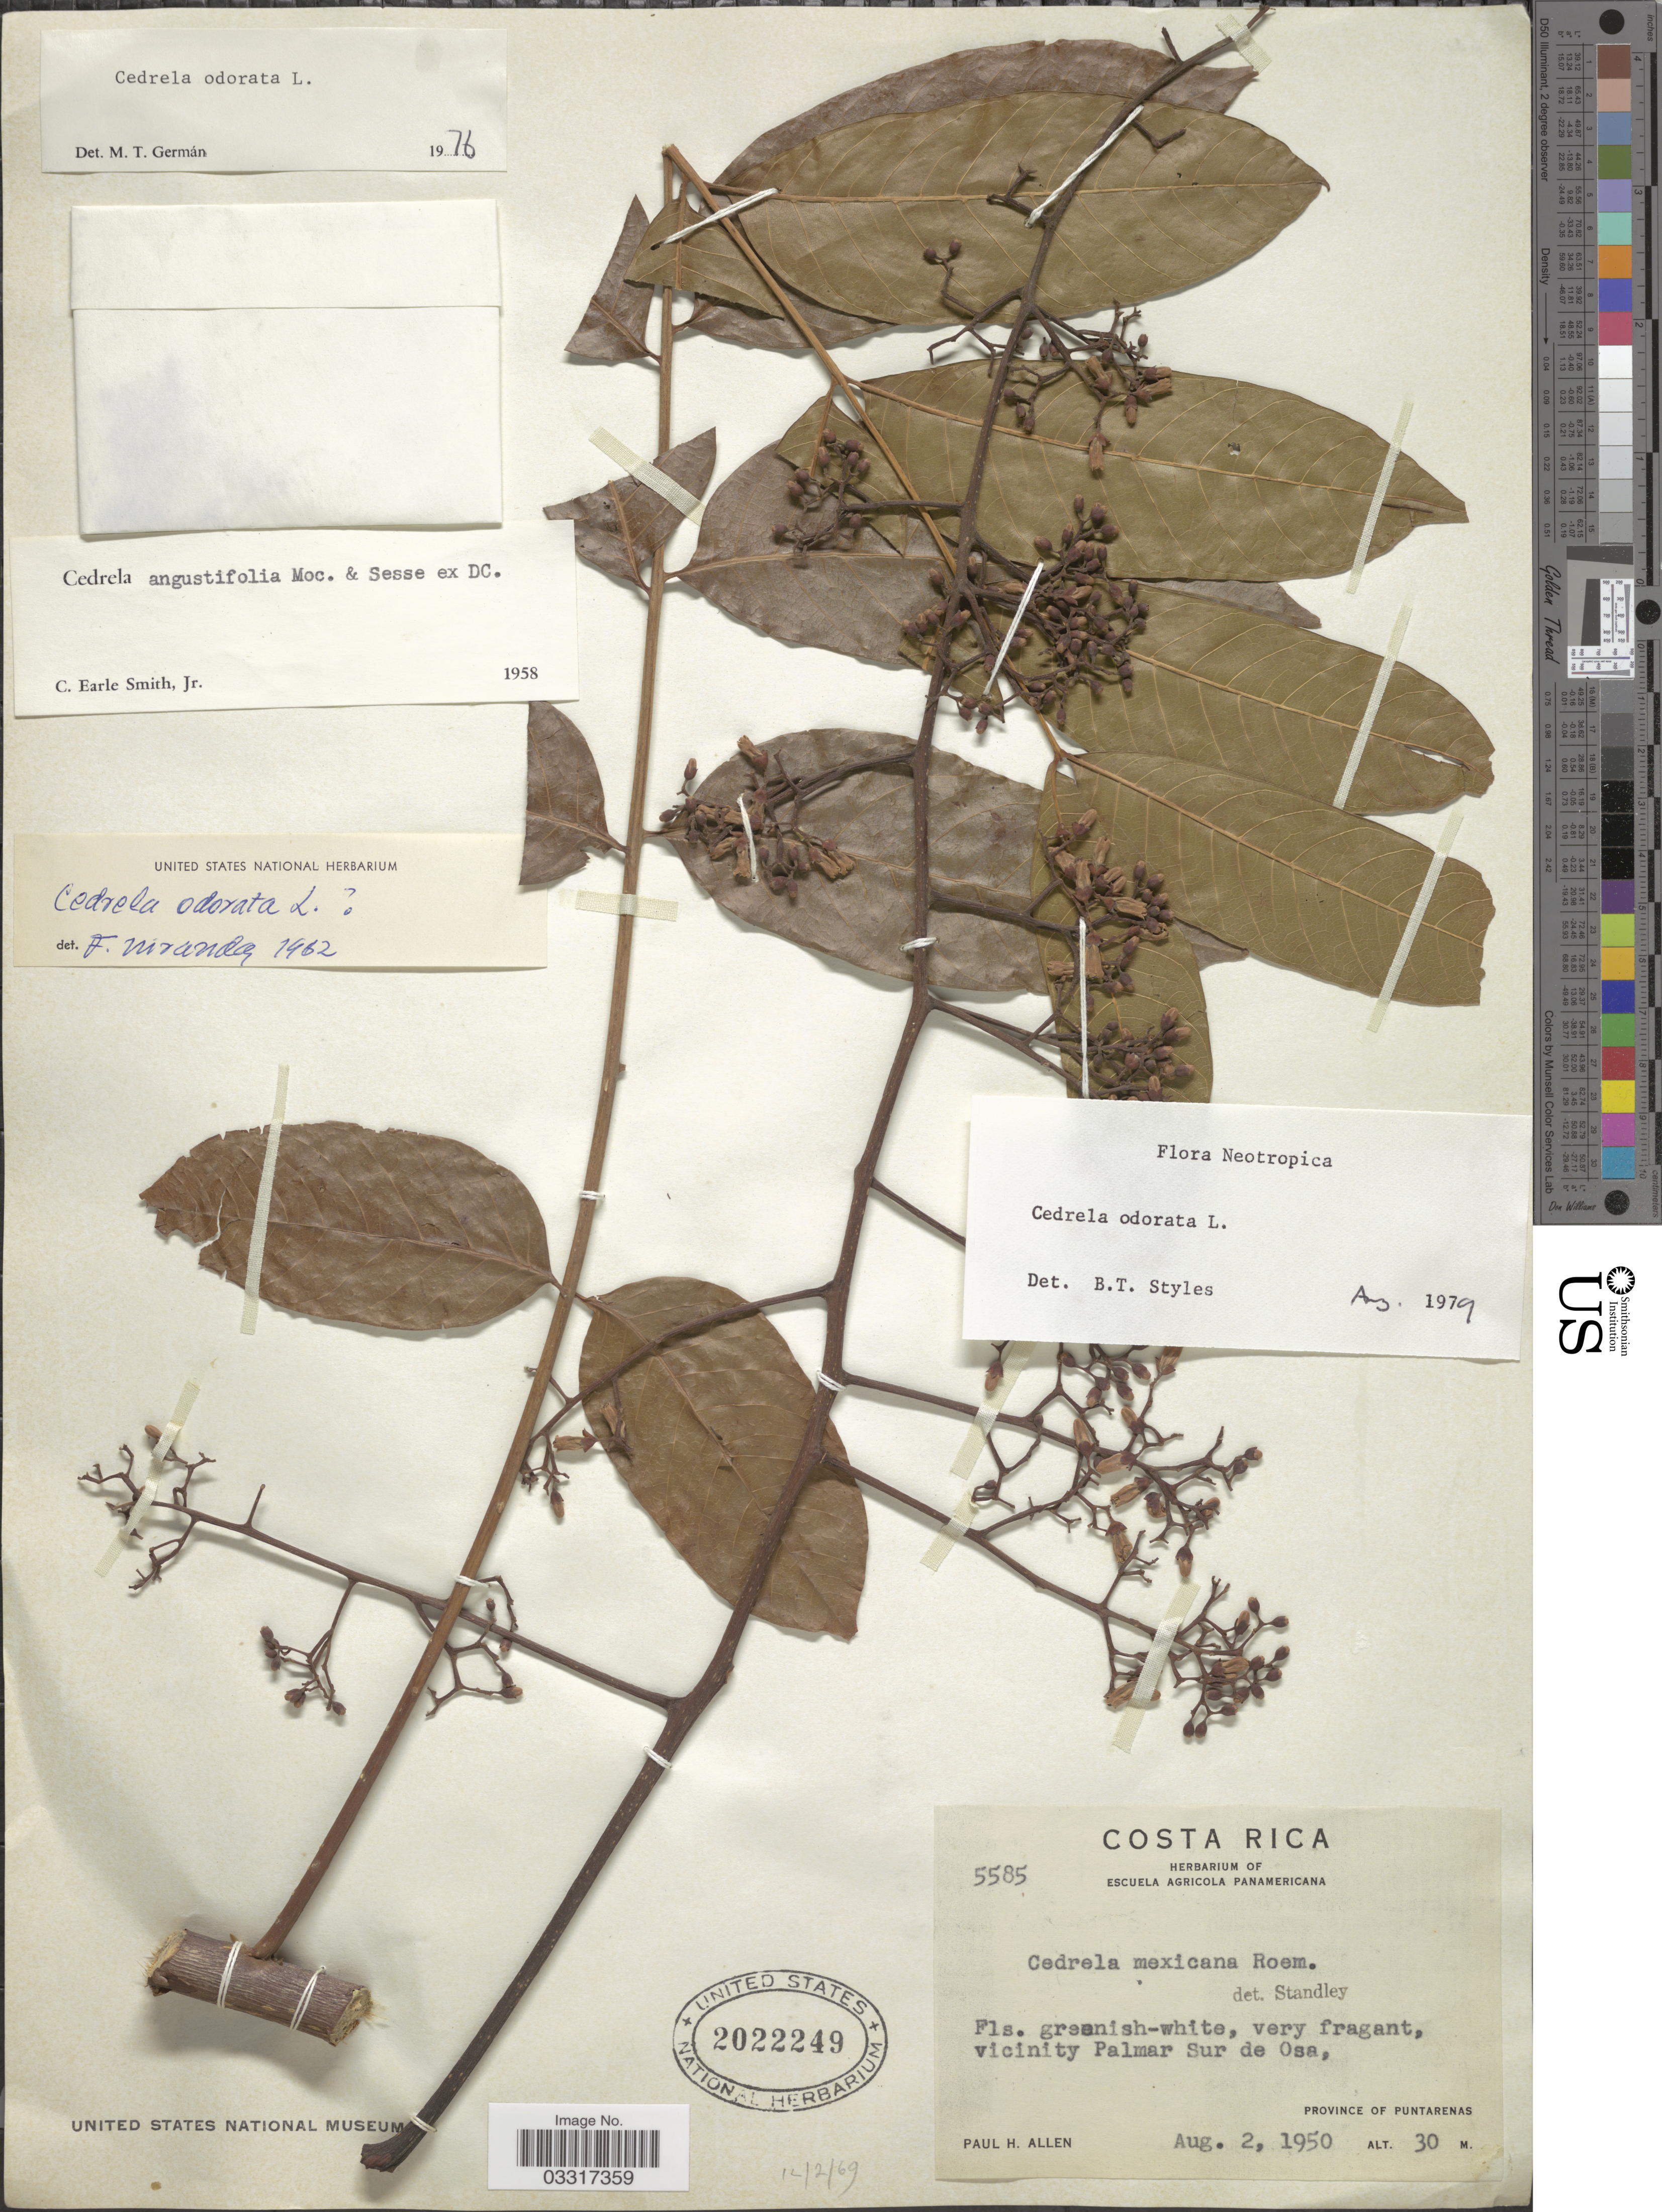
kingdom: Plantae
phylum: Tracheophyta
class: Magnoliopsida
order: Sapindales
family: Meliaceae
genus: Cedrela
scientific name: Cedrela odorata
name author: L.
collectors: P. H. Allen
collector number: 5585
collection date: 1950-08-02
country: Costa Rica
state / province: Puntarenas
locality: Vicinity Palmar Sur de Osa, province of Puntarenas.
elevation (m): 30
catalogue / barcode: US 2022249